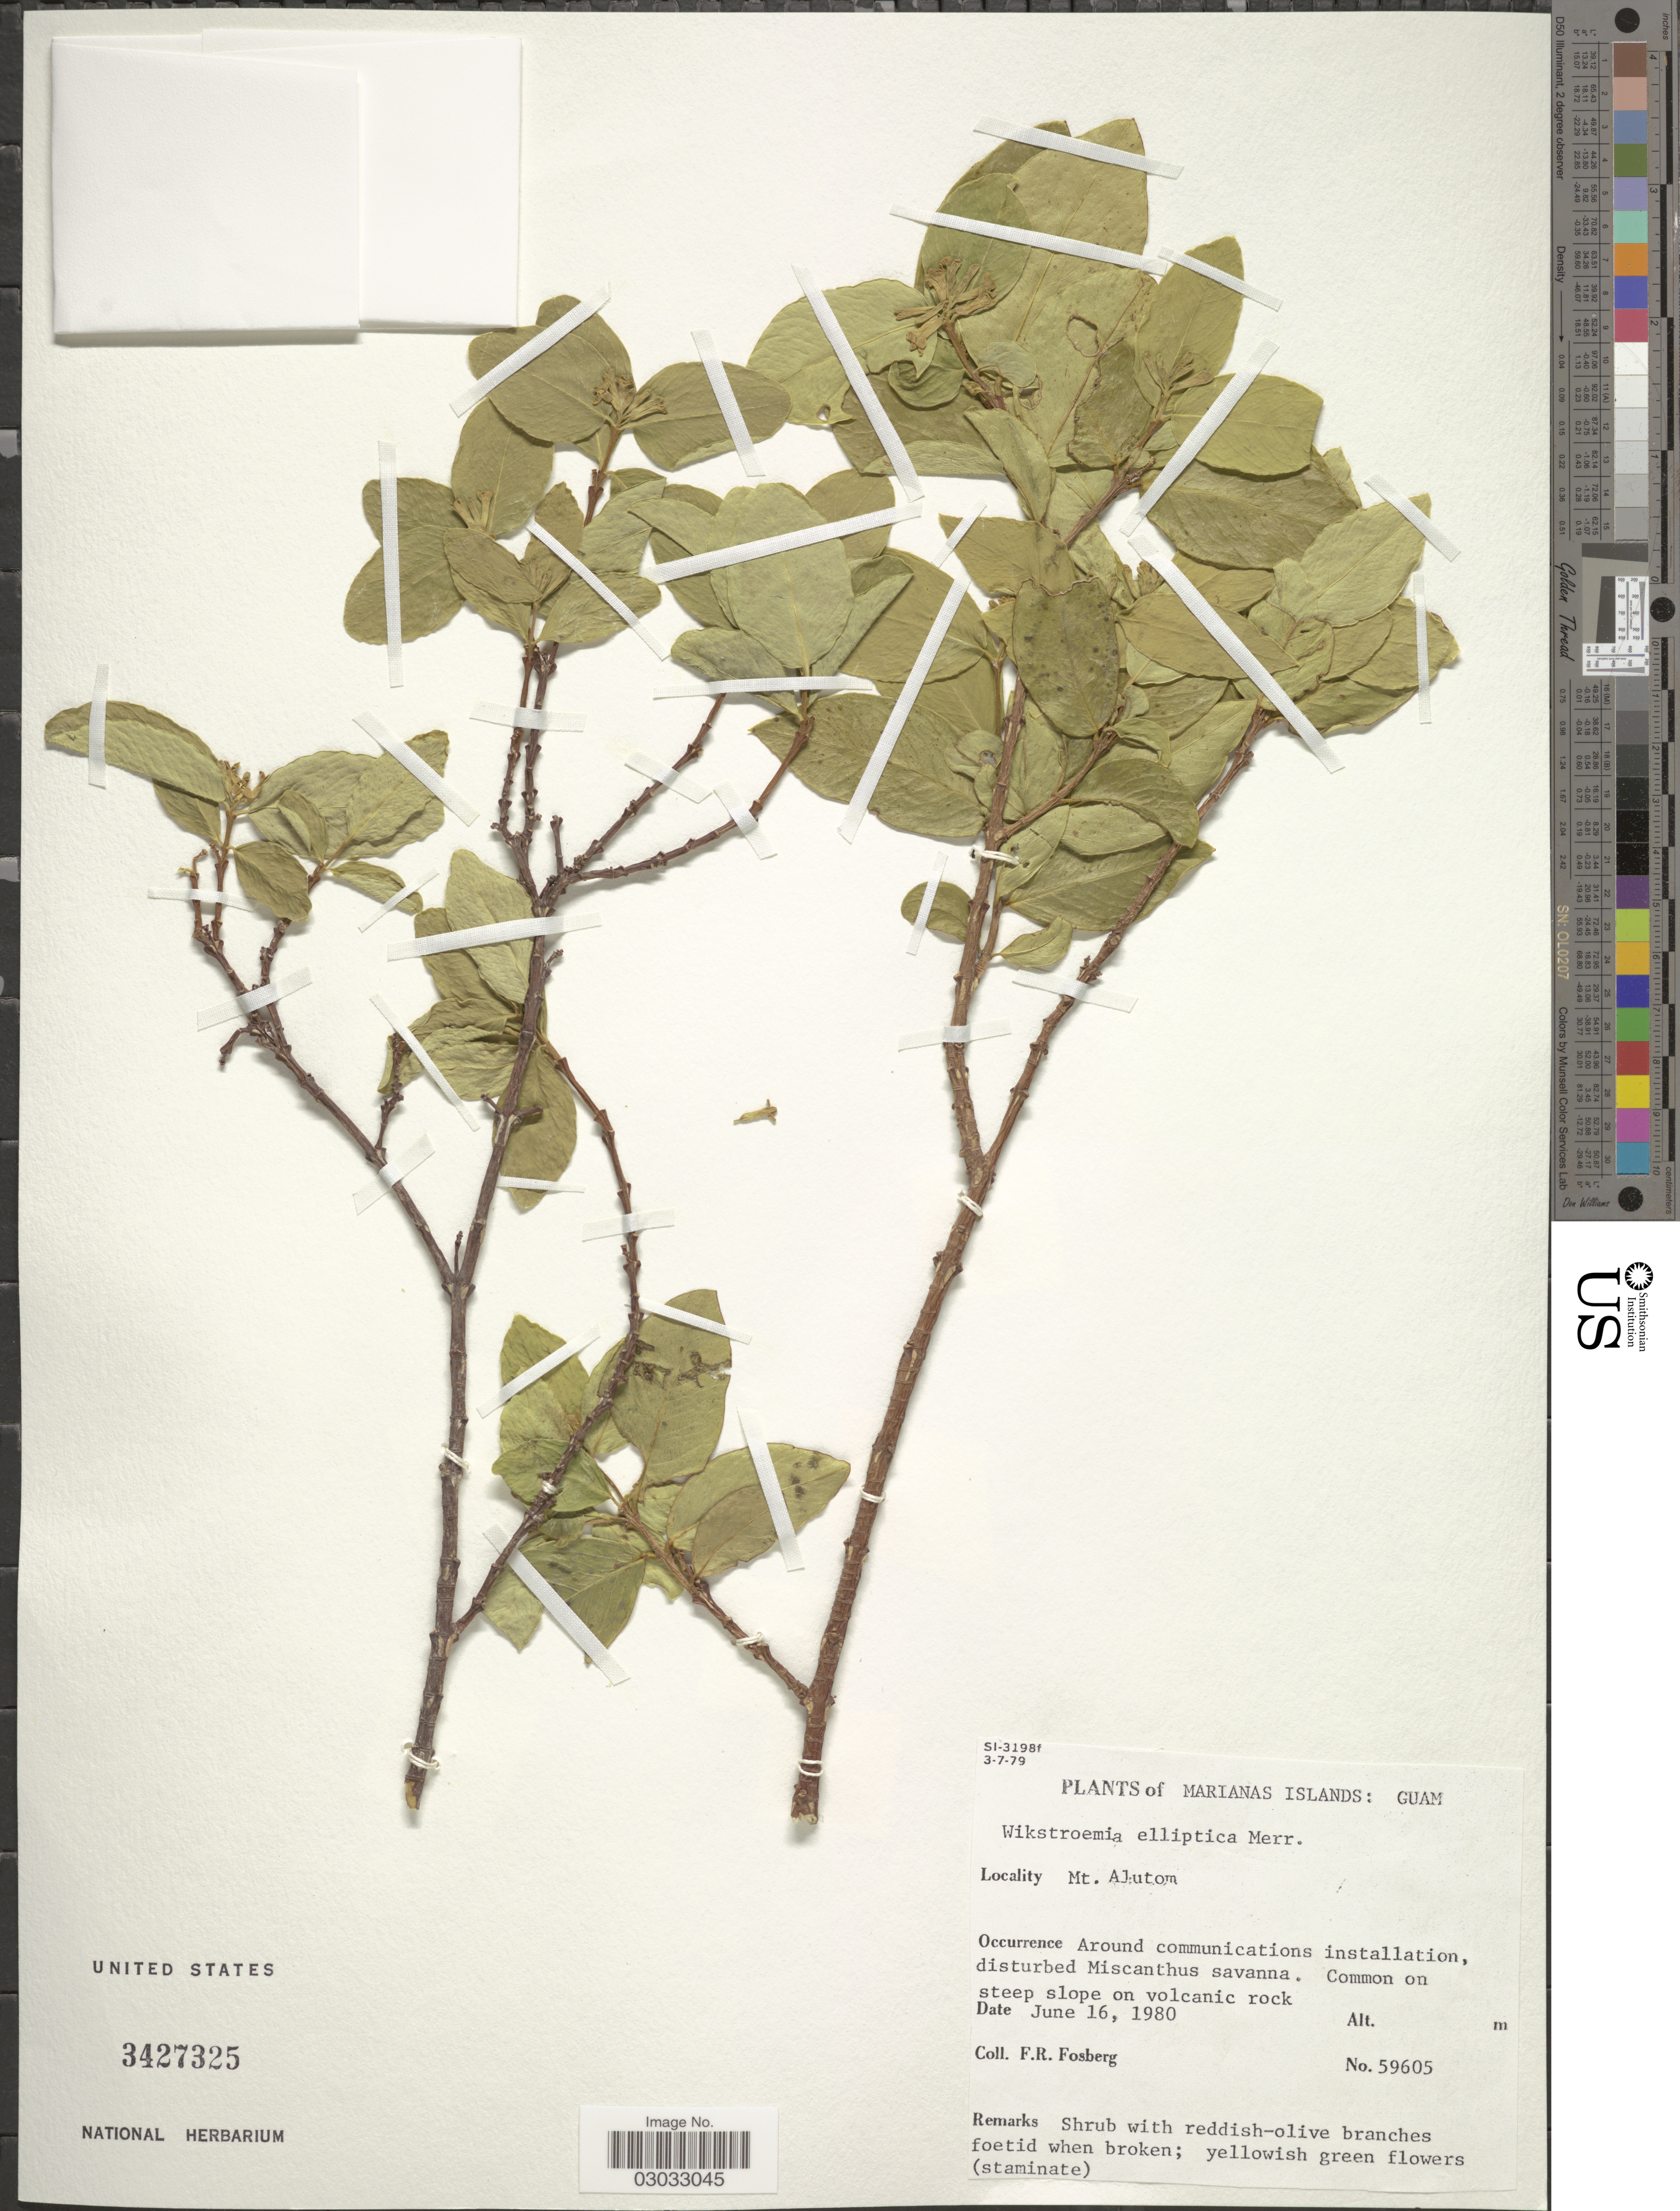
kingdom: Plantae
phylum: Tracheophyta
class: Magnoliopsida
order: Malvales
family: Thymelaeaceae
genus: Wikstroemia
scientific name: Wikstroemia elliptica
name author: Merr.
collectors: F. R. Fosberg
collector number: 59605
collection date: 1980-06-16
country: Guam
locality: Marianas Islands, Mt. Alutom.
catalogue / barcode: US 3427325